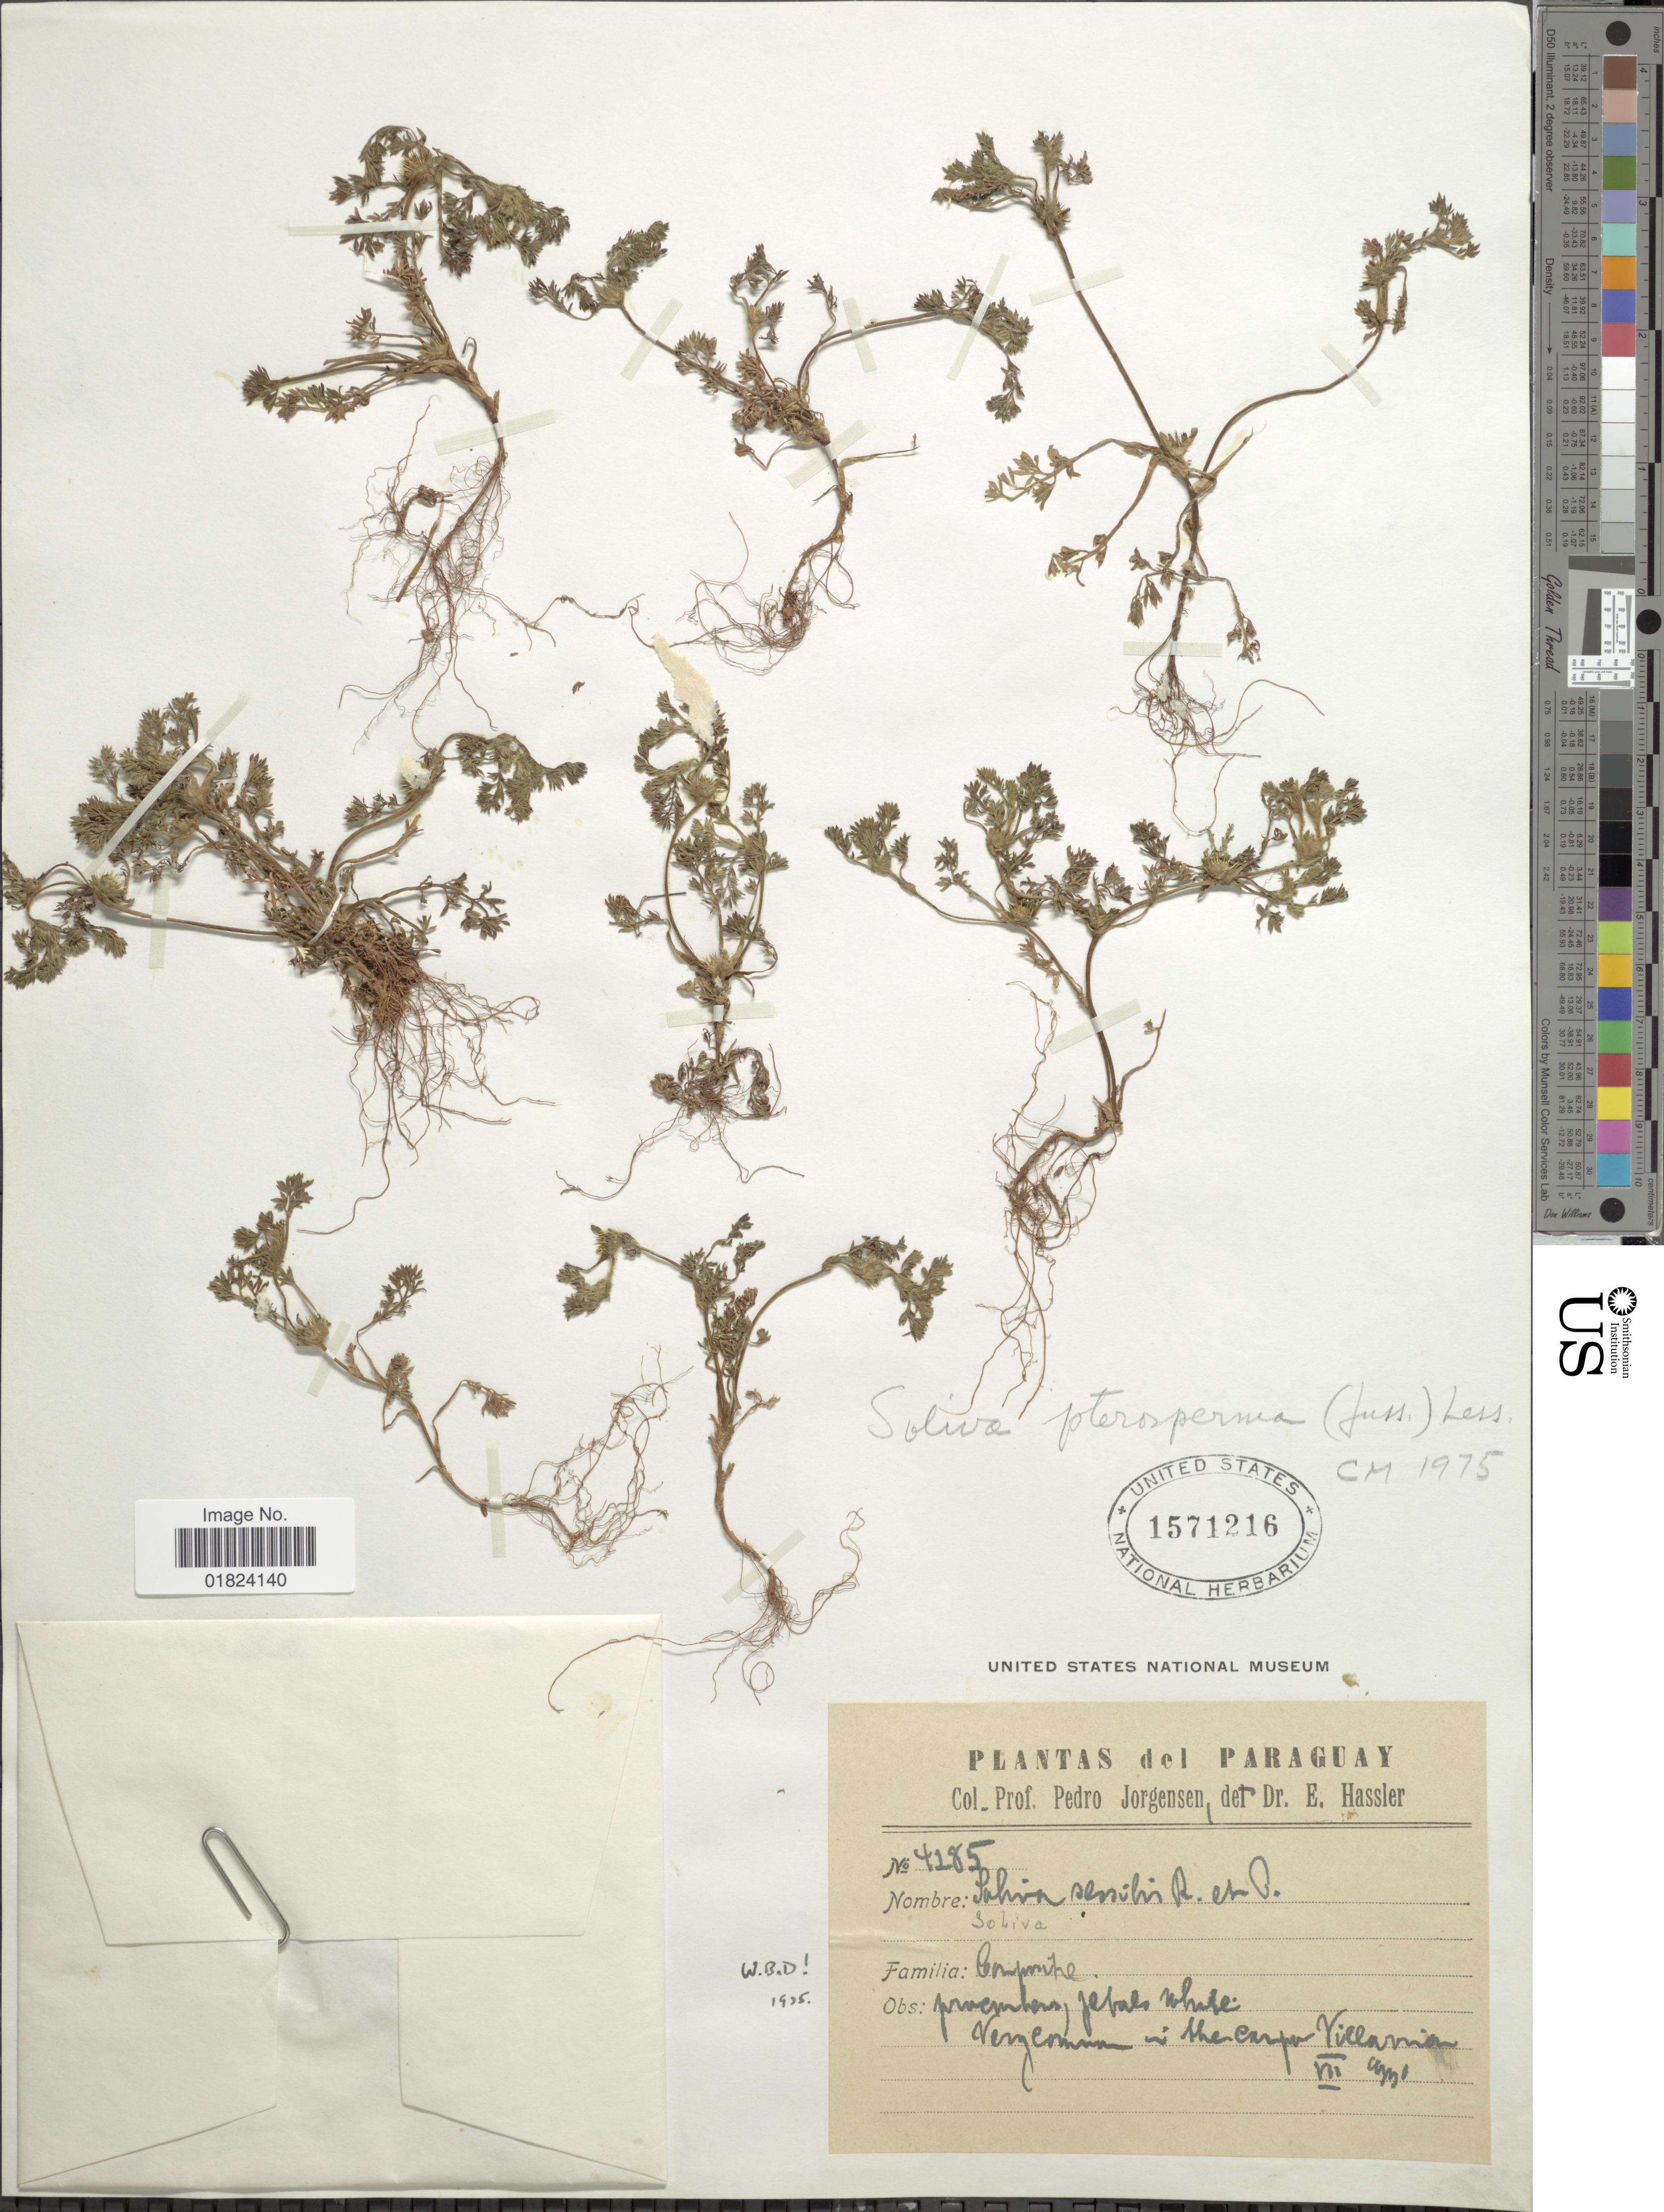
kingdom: Plantae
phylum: Tracheophyta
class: Magnoliopsida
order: Asterales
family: Asteraceae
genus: Soliva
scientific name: Soliva pterosperma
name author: (Juss.) Less.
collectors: P. Jörgensen & E. Hassler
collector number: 4285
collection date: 1991-07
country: Paraguay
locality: In the campo Villarrica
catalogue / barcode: US 1571216